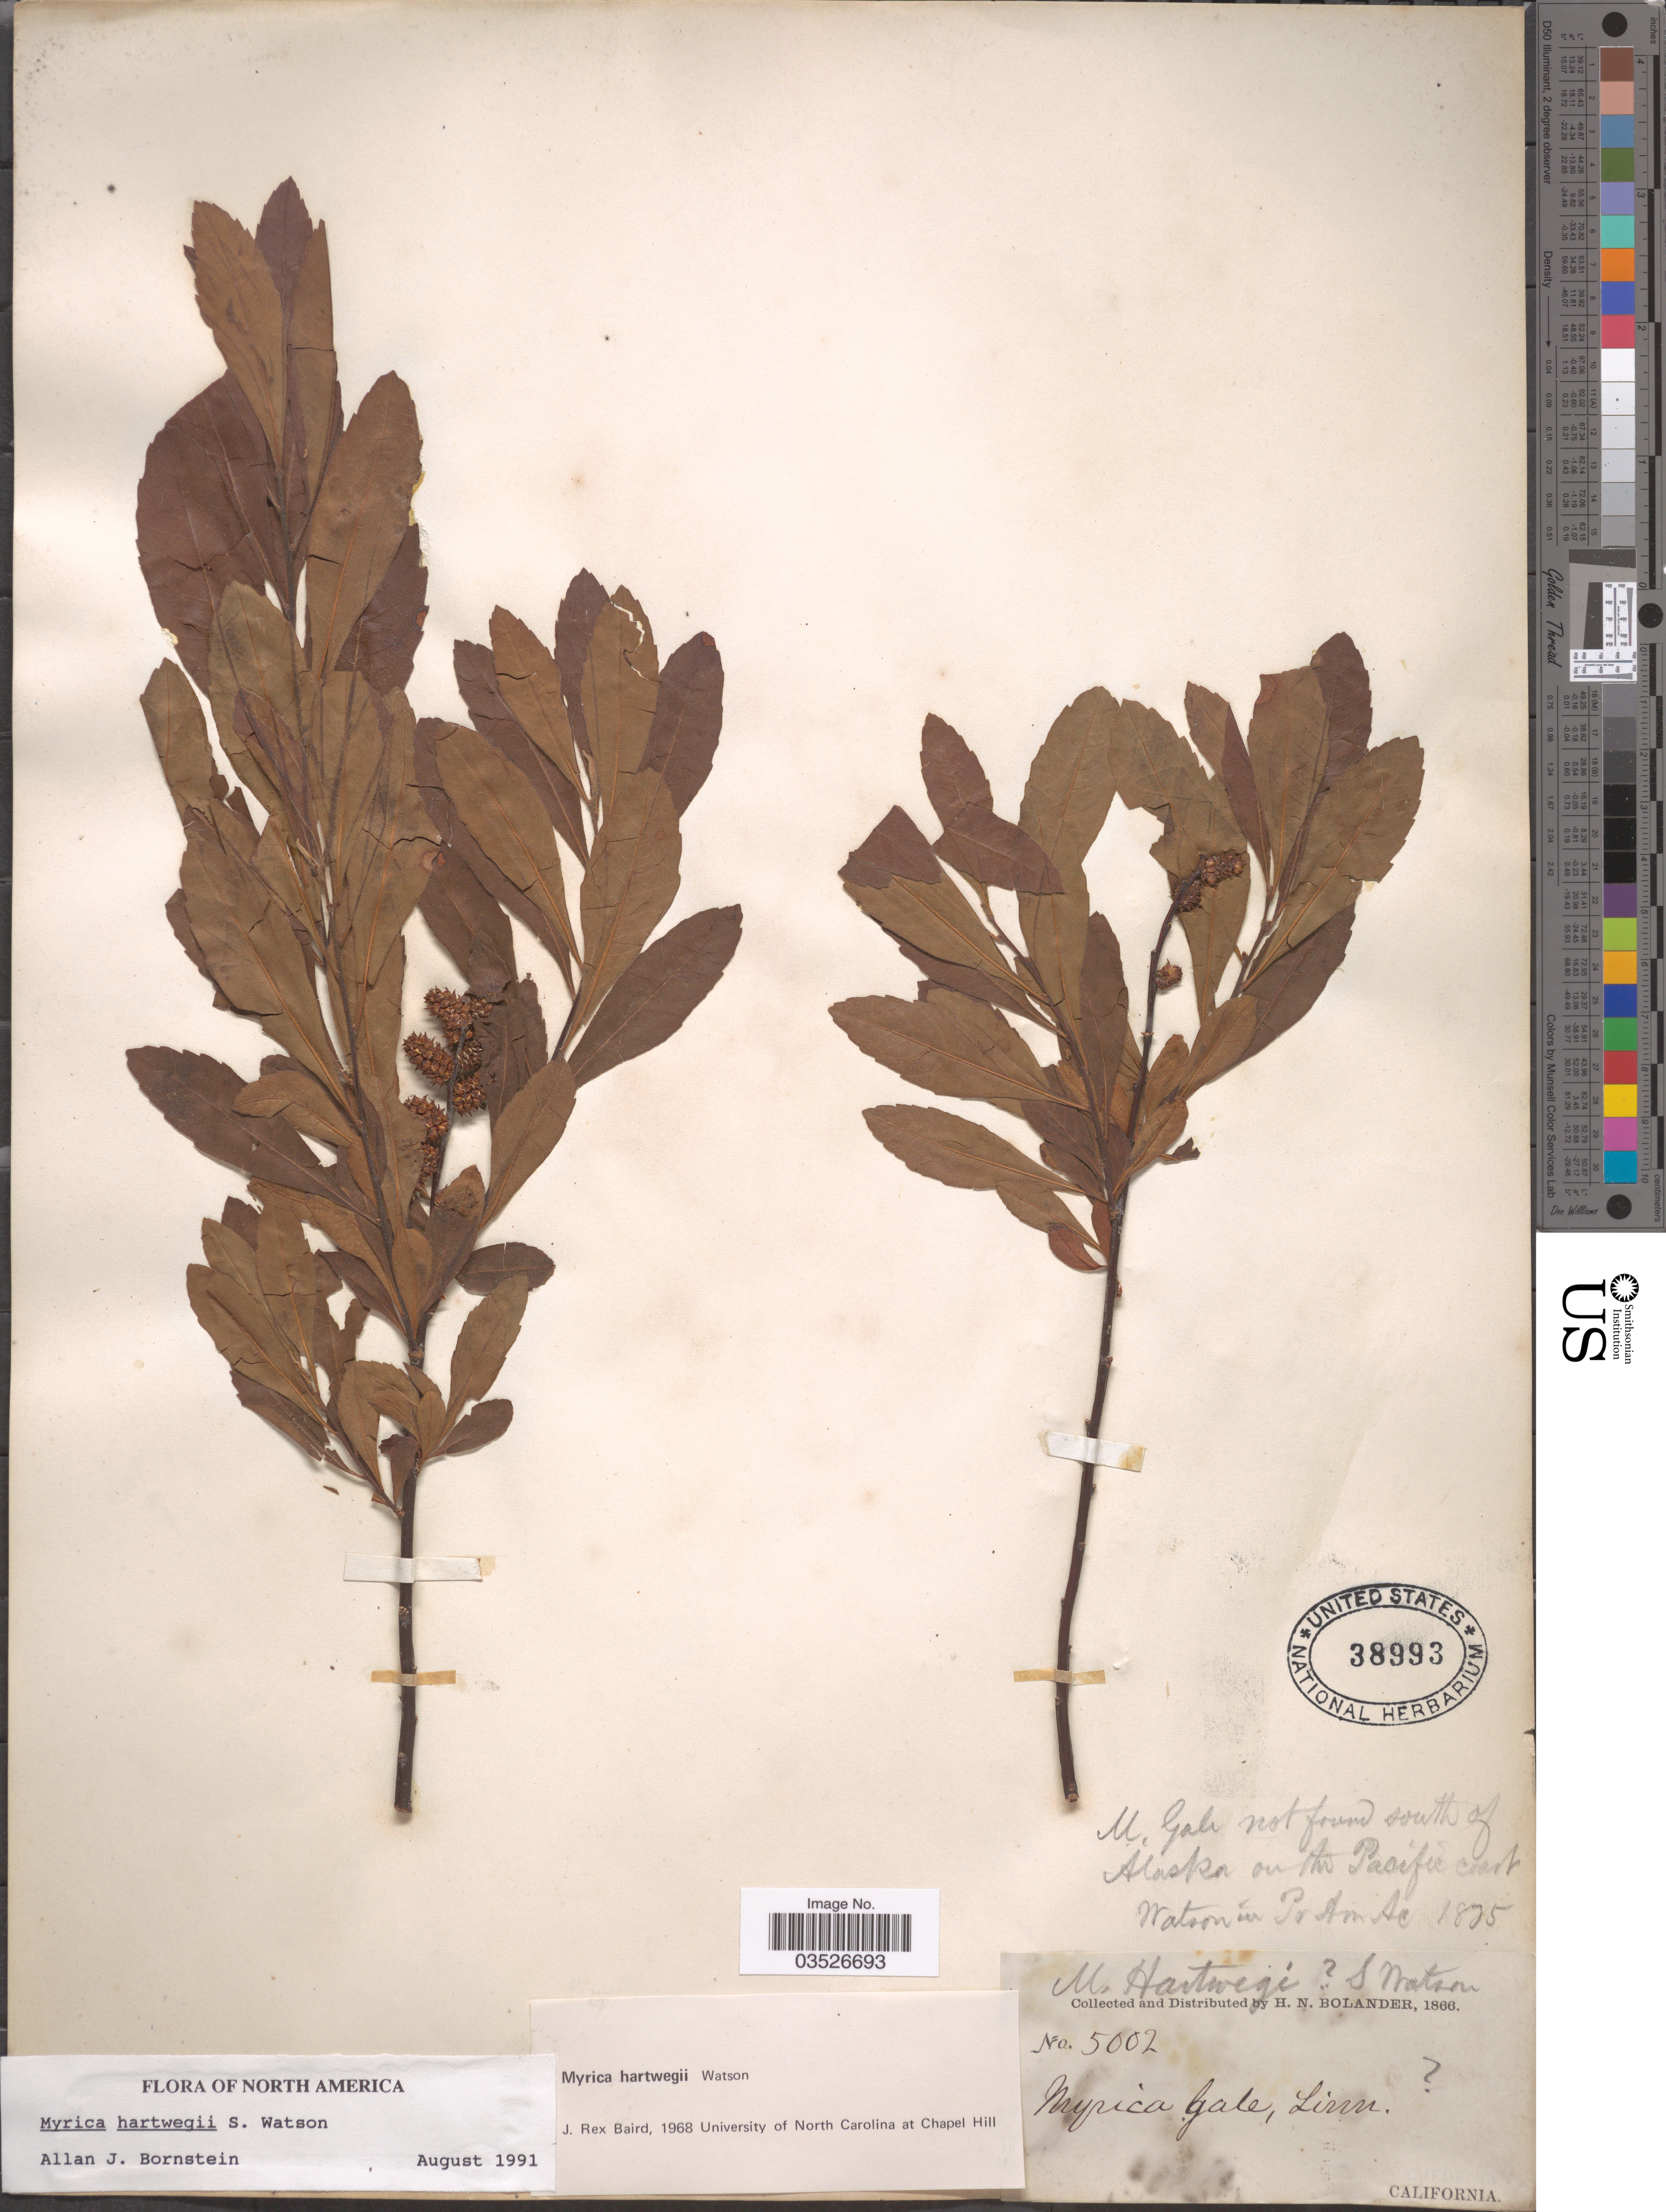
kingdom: Plantae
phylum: Tracheophyta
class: Magnoliopsida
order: Fagales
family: Myricaceae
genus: Myrica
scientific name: Myrica hartwegii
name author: S. Watson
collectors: H. Bolander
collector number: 5002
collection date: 1866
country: United States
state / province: California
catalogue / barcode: US 38993